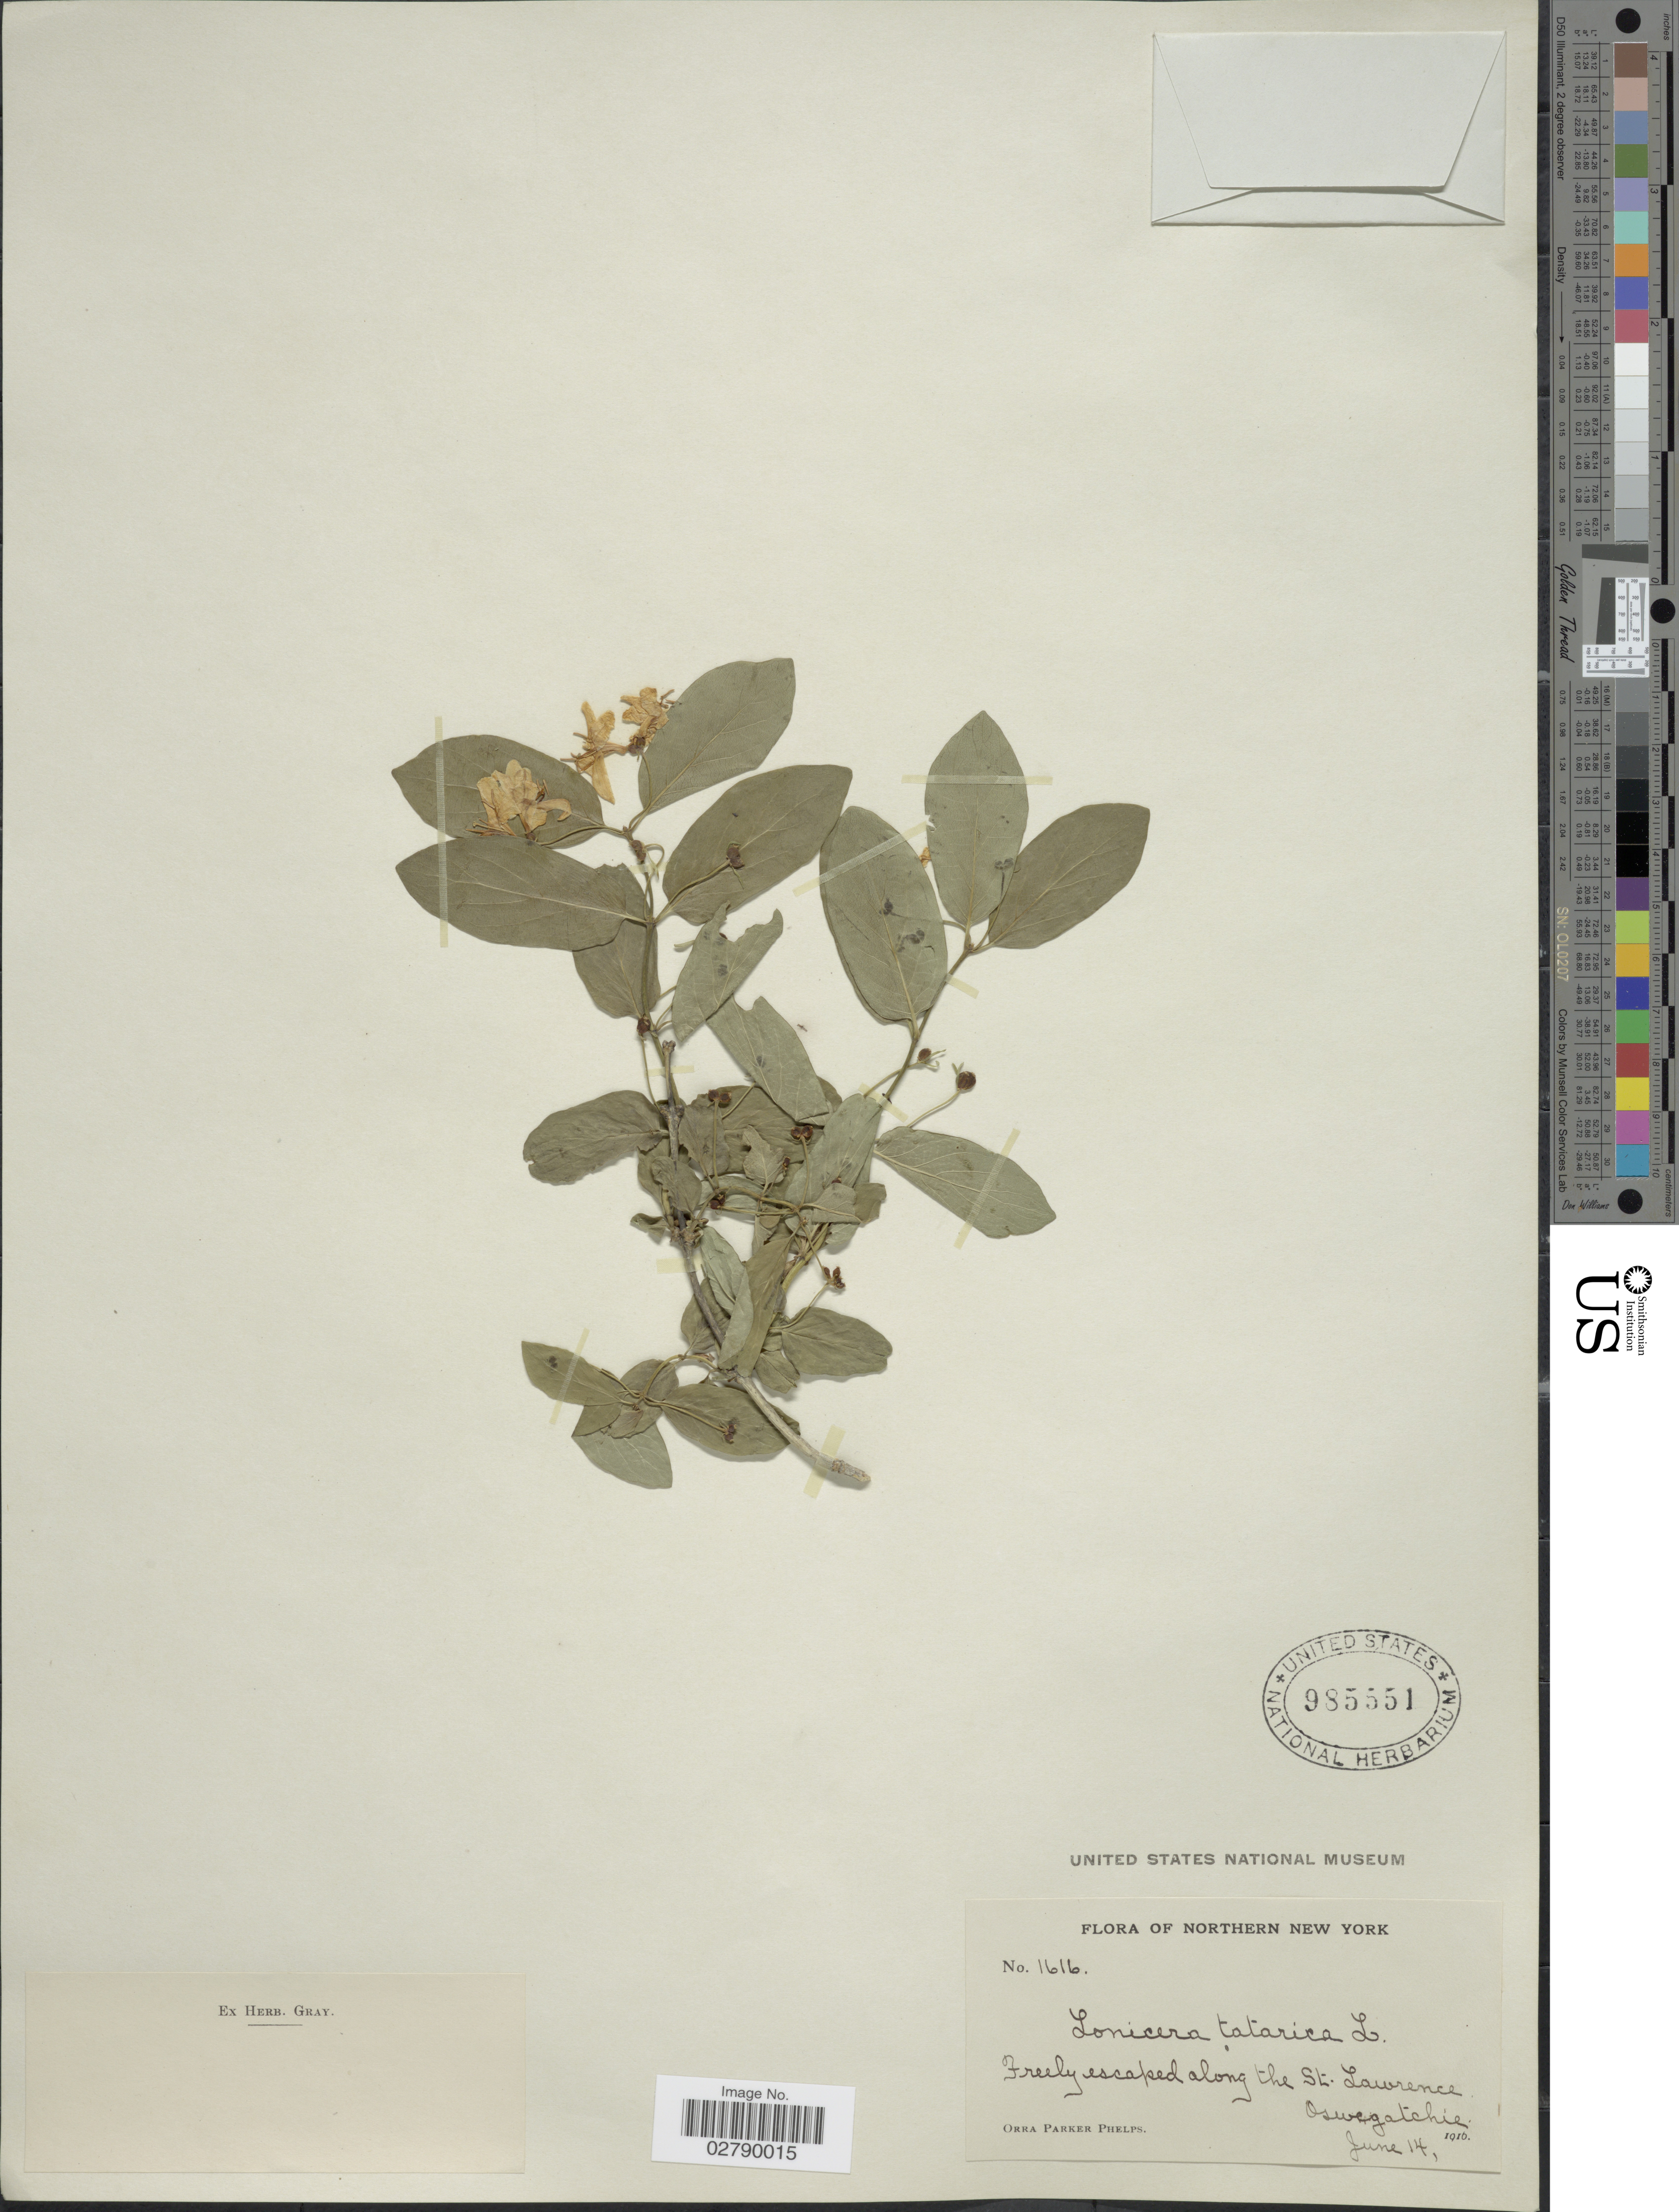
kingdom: Plantae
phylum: Tracheophyta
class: Magnoliopsida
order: Dipsacales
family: Caprifoliaceae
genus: Lonicera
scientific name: Lonicera tatarica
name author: L.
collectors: O. P. Phelps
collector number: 1616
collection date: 1916-06-14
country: United States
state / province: New York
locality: Northern New York. Freely escaped along the St. Lawrence Oswegatchie.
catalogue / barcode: US 985551